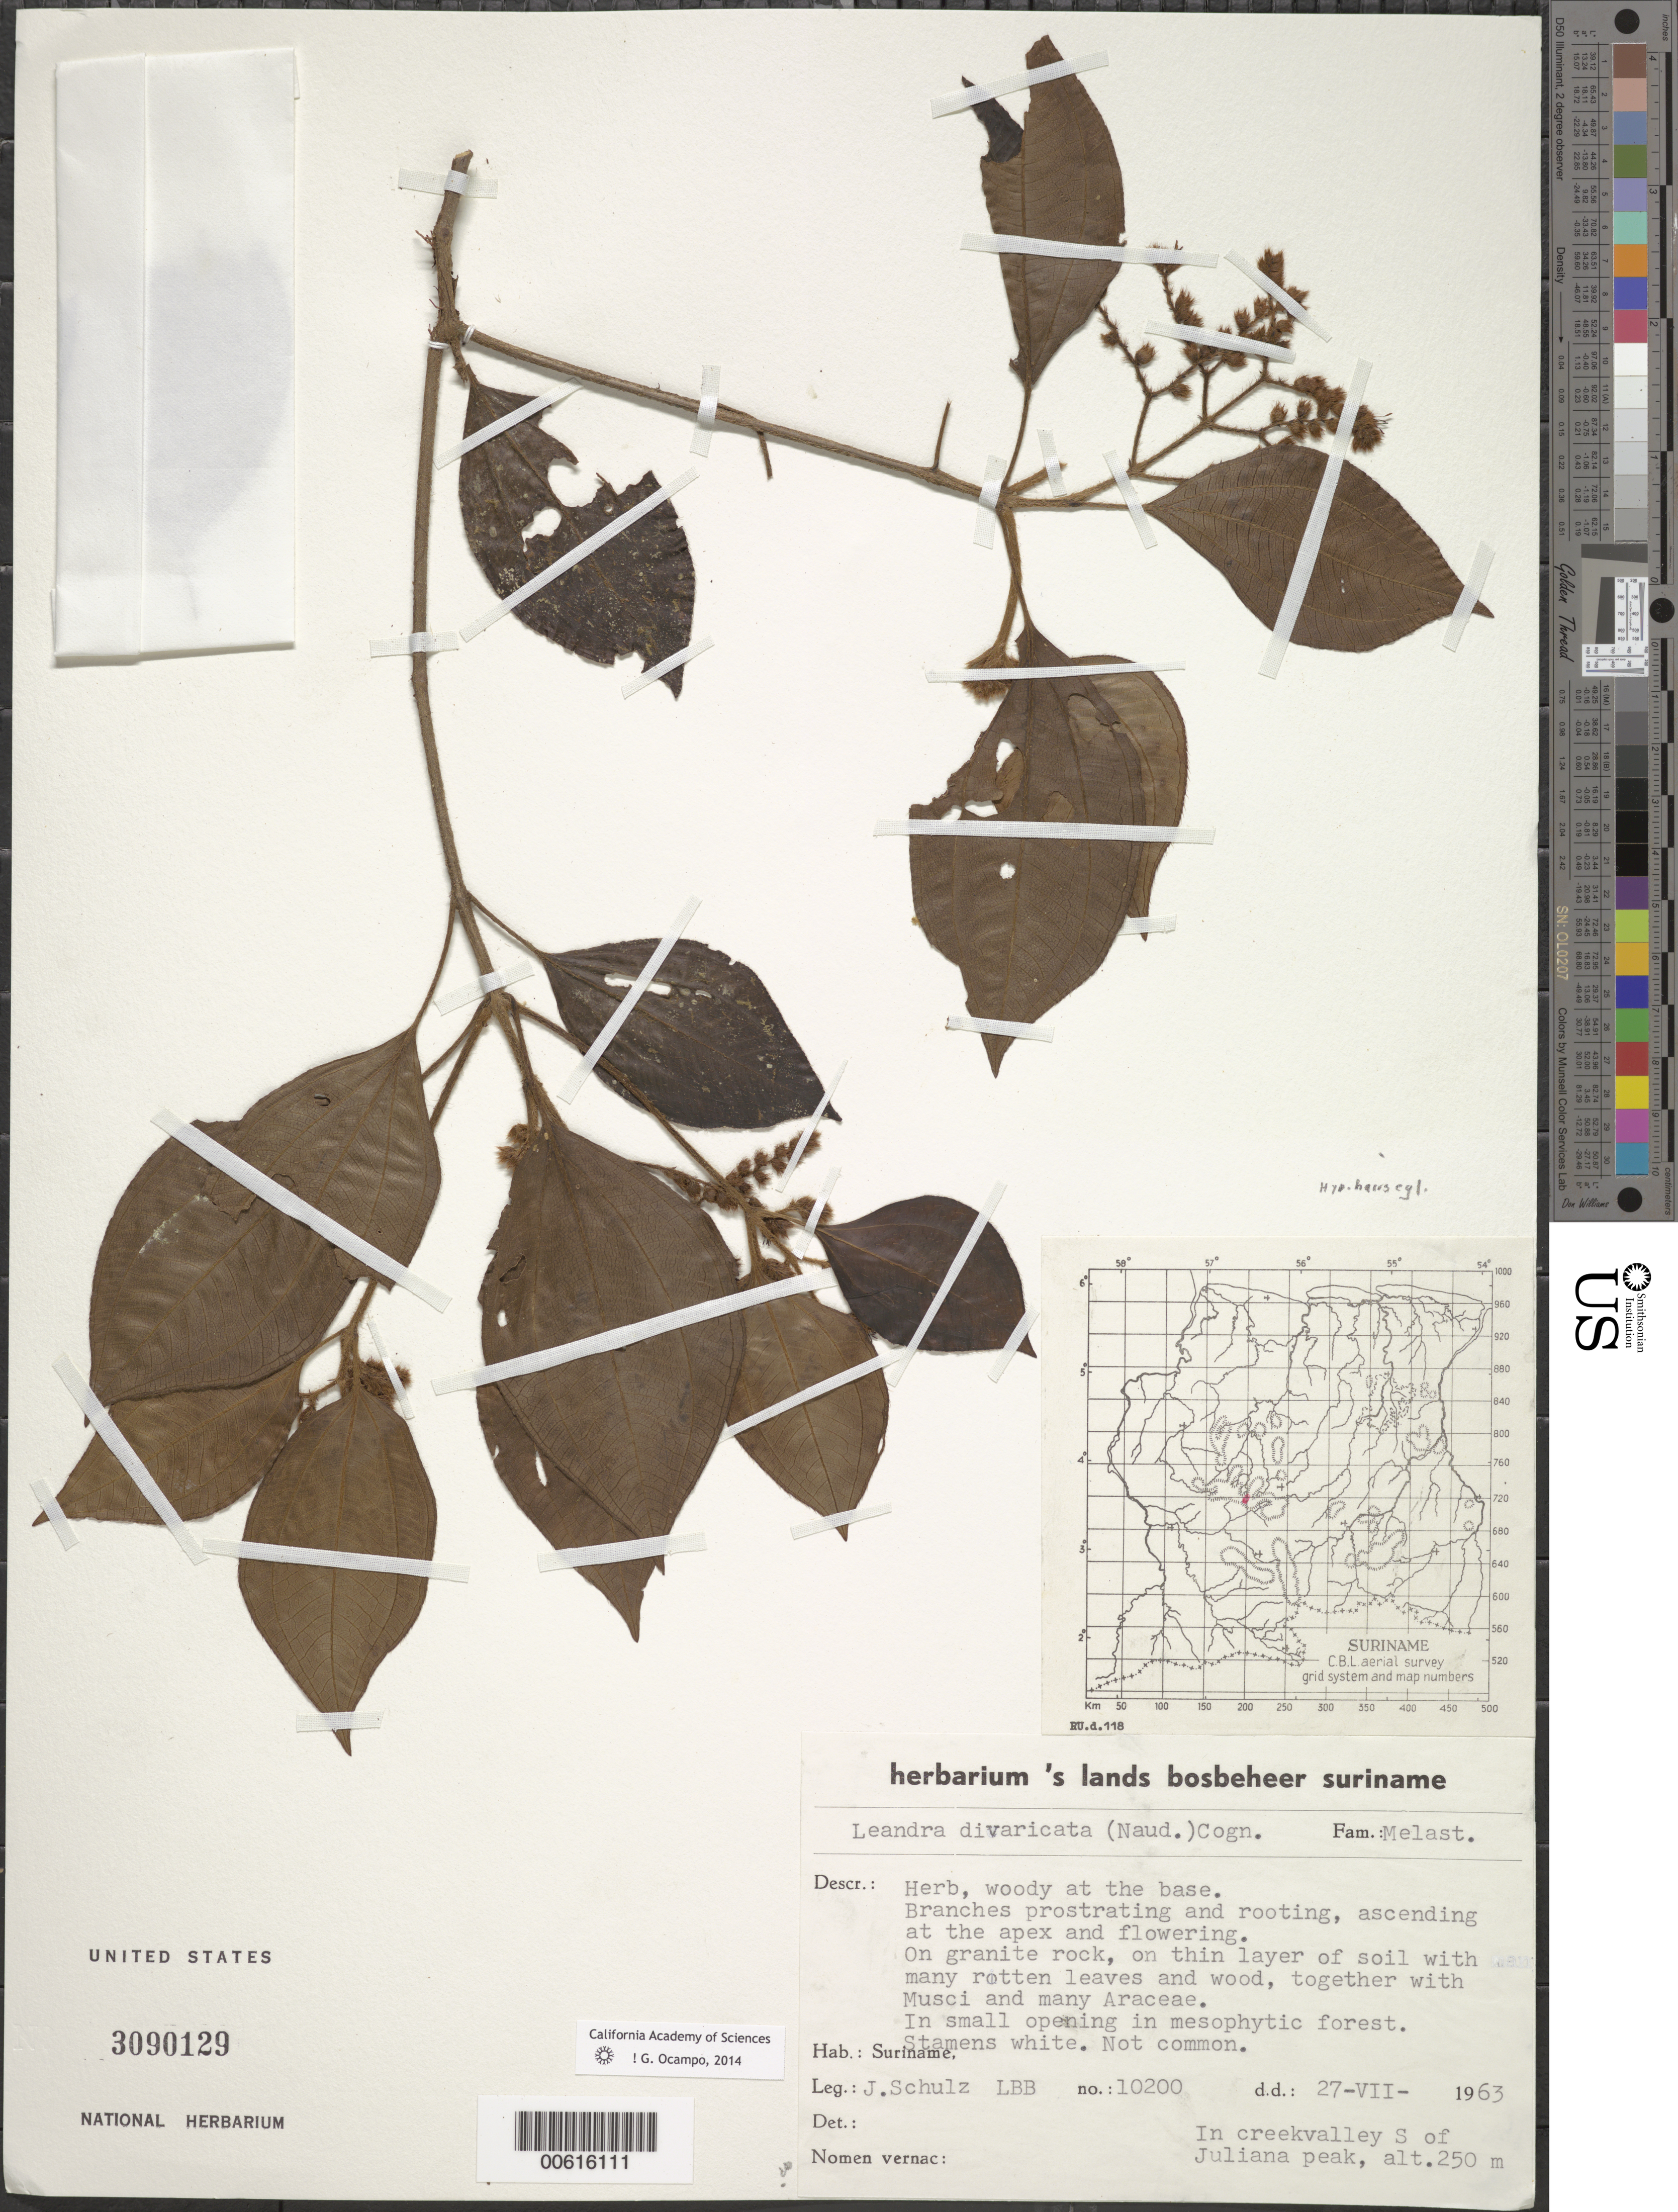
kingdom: Plantae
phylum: Tracheophyta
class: Magnoliopsida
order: Myrtales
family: Melastomataceae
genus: Leandra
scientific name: Leandra divaricata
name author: (Naudin) Cogn.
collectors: J. P. Schulz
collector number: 10200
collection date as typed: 27-Jul-63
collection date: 1963-07-27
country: Suriname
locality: Wilhelminagebergte (Wilhelmina Mts.), creekvalley S of Juliana Peak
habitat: Small opening in mesophytic forest. On granitic rock, on thin layer of soil with many rotten leaves and wood, together with Musci and many Araceae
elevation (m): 250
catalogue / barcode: US 3090129